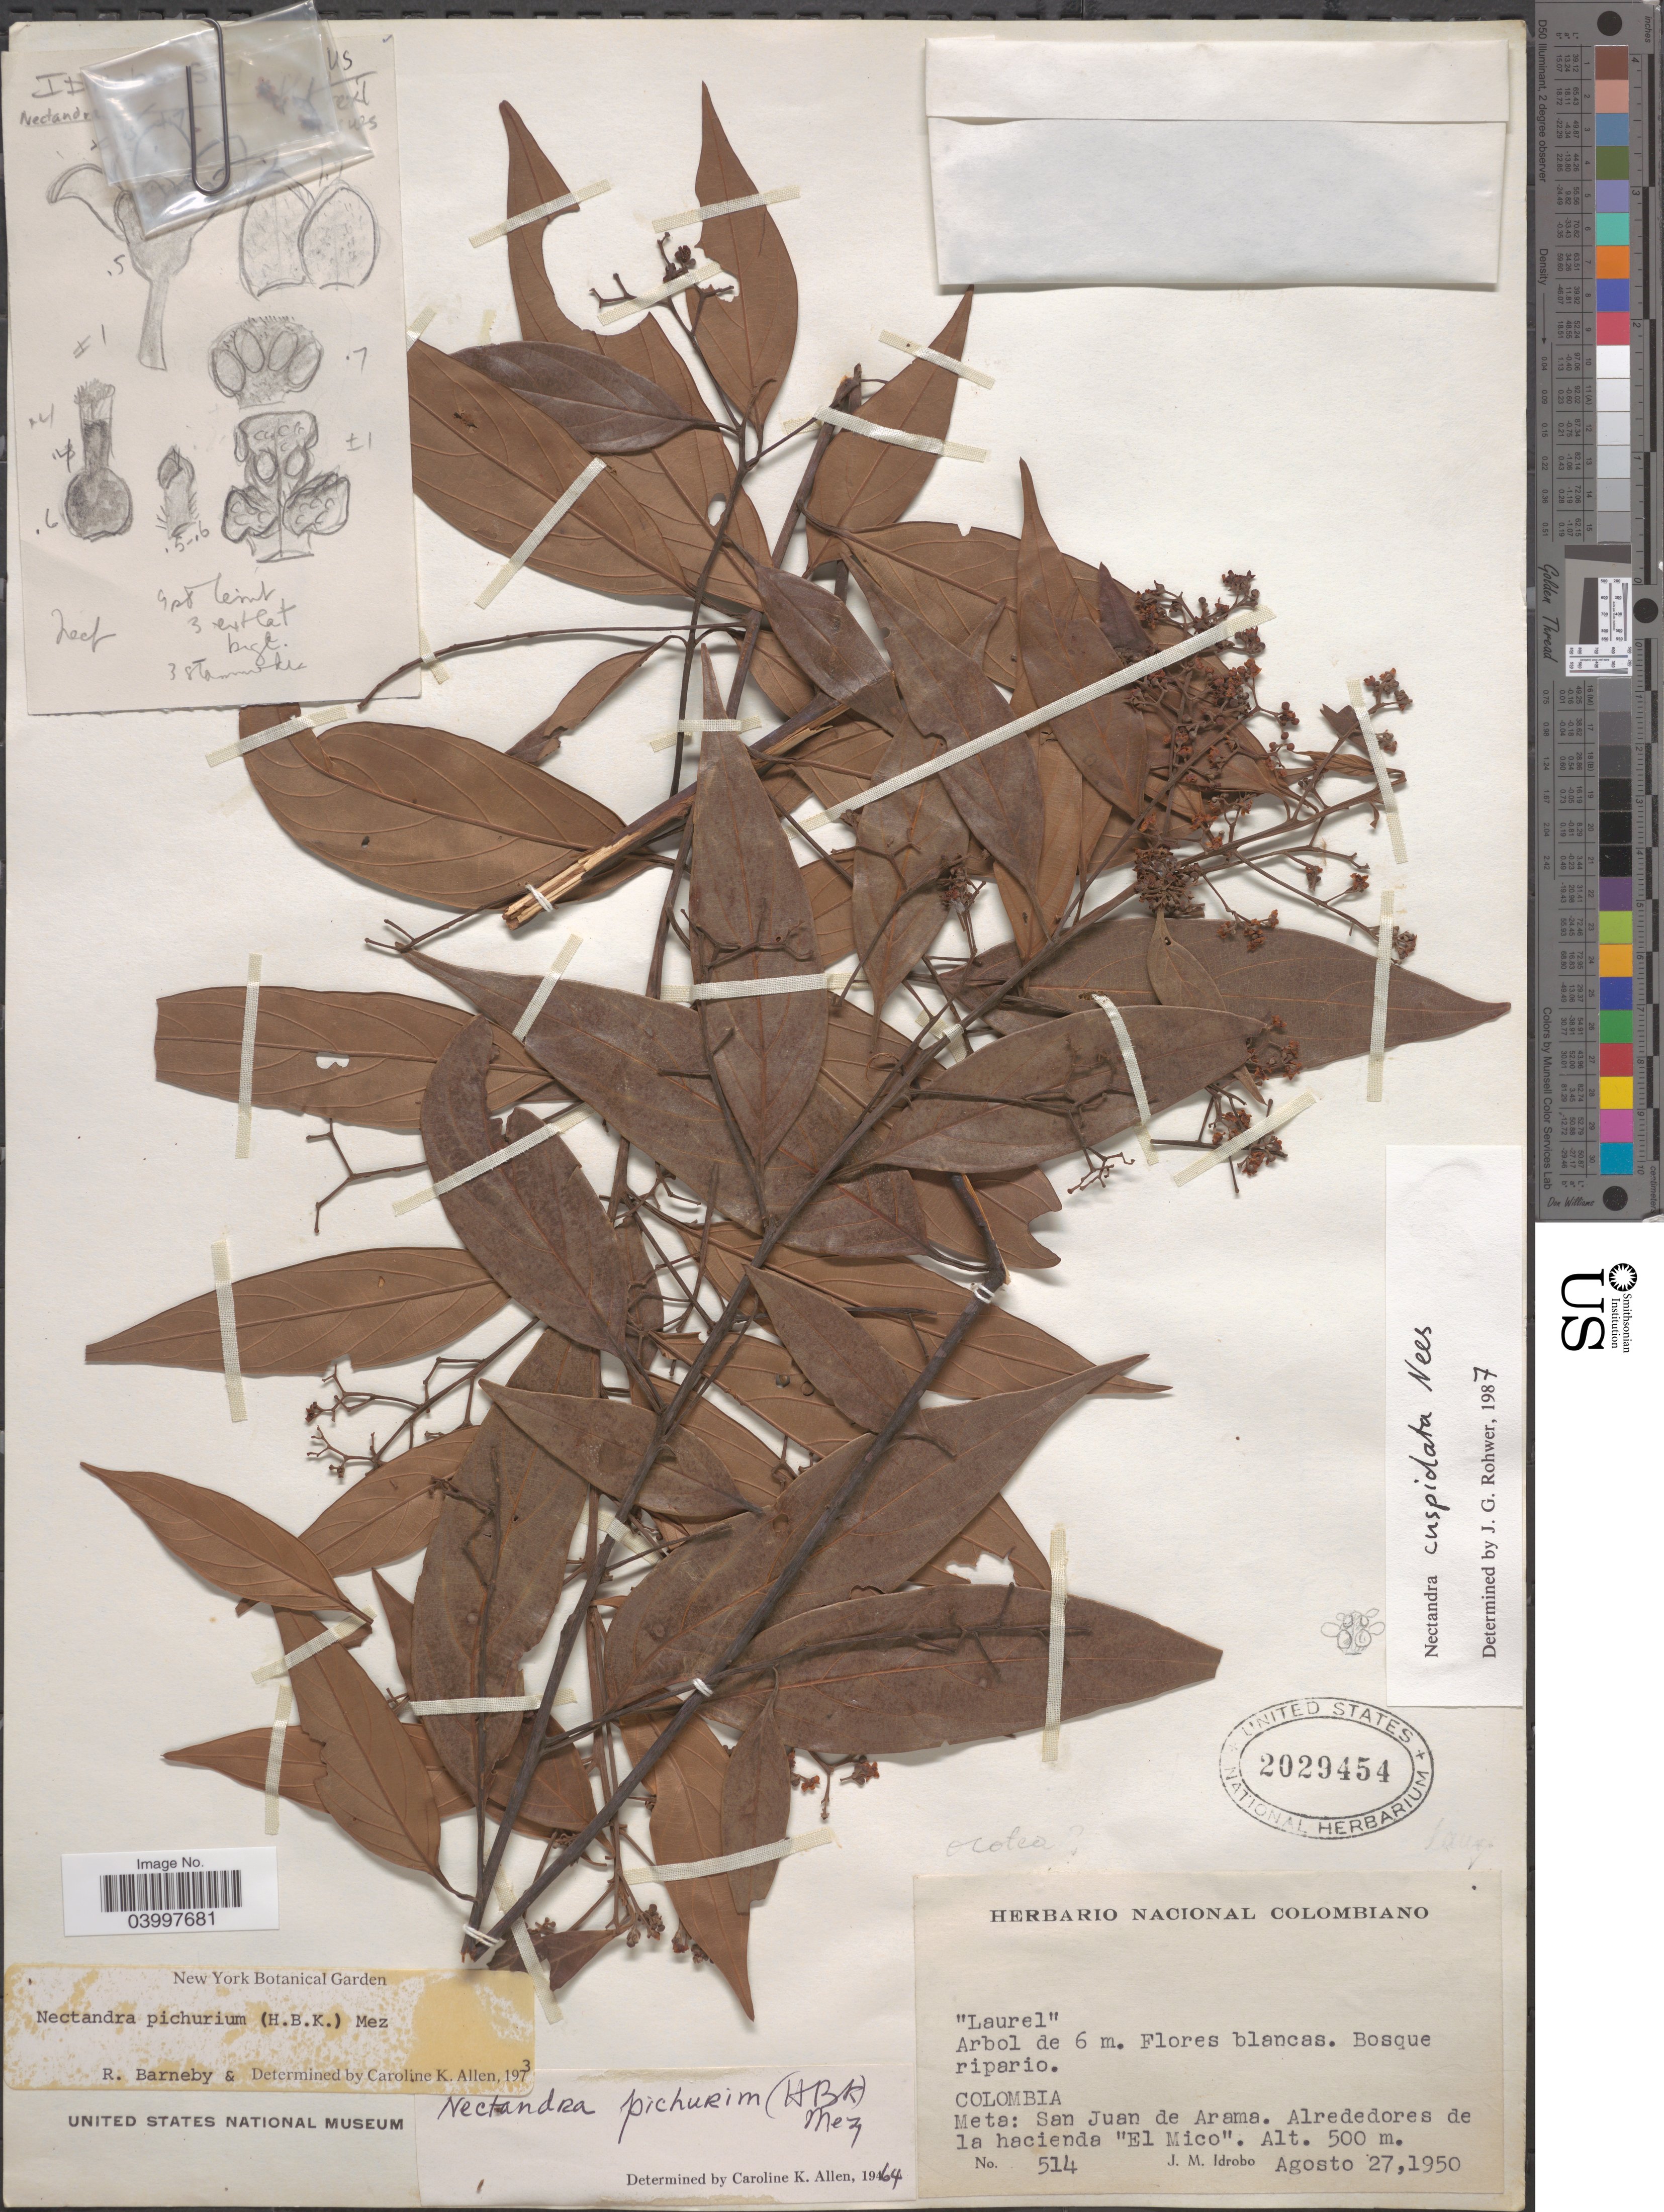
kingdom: Plantae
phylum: Tracheophyta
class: Magnoliopsida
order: Laurales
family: Lauraceae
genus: Nectandra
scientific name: Nectandra cuspidata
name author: Nees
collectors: J. M. Idrobo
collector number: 514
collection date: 1950-08-27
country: Colombia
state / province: Meta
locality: San Juan de Arama. Alrededores de la hacienda "El Mico".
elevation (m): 500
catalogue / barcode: US 2029454